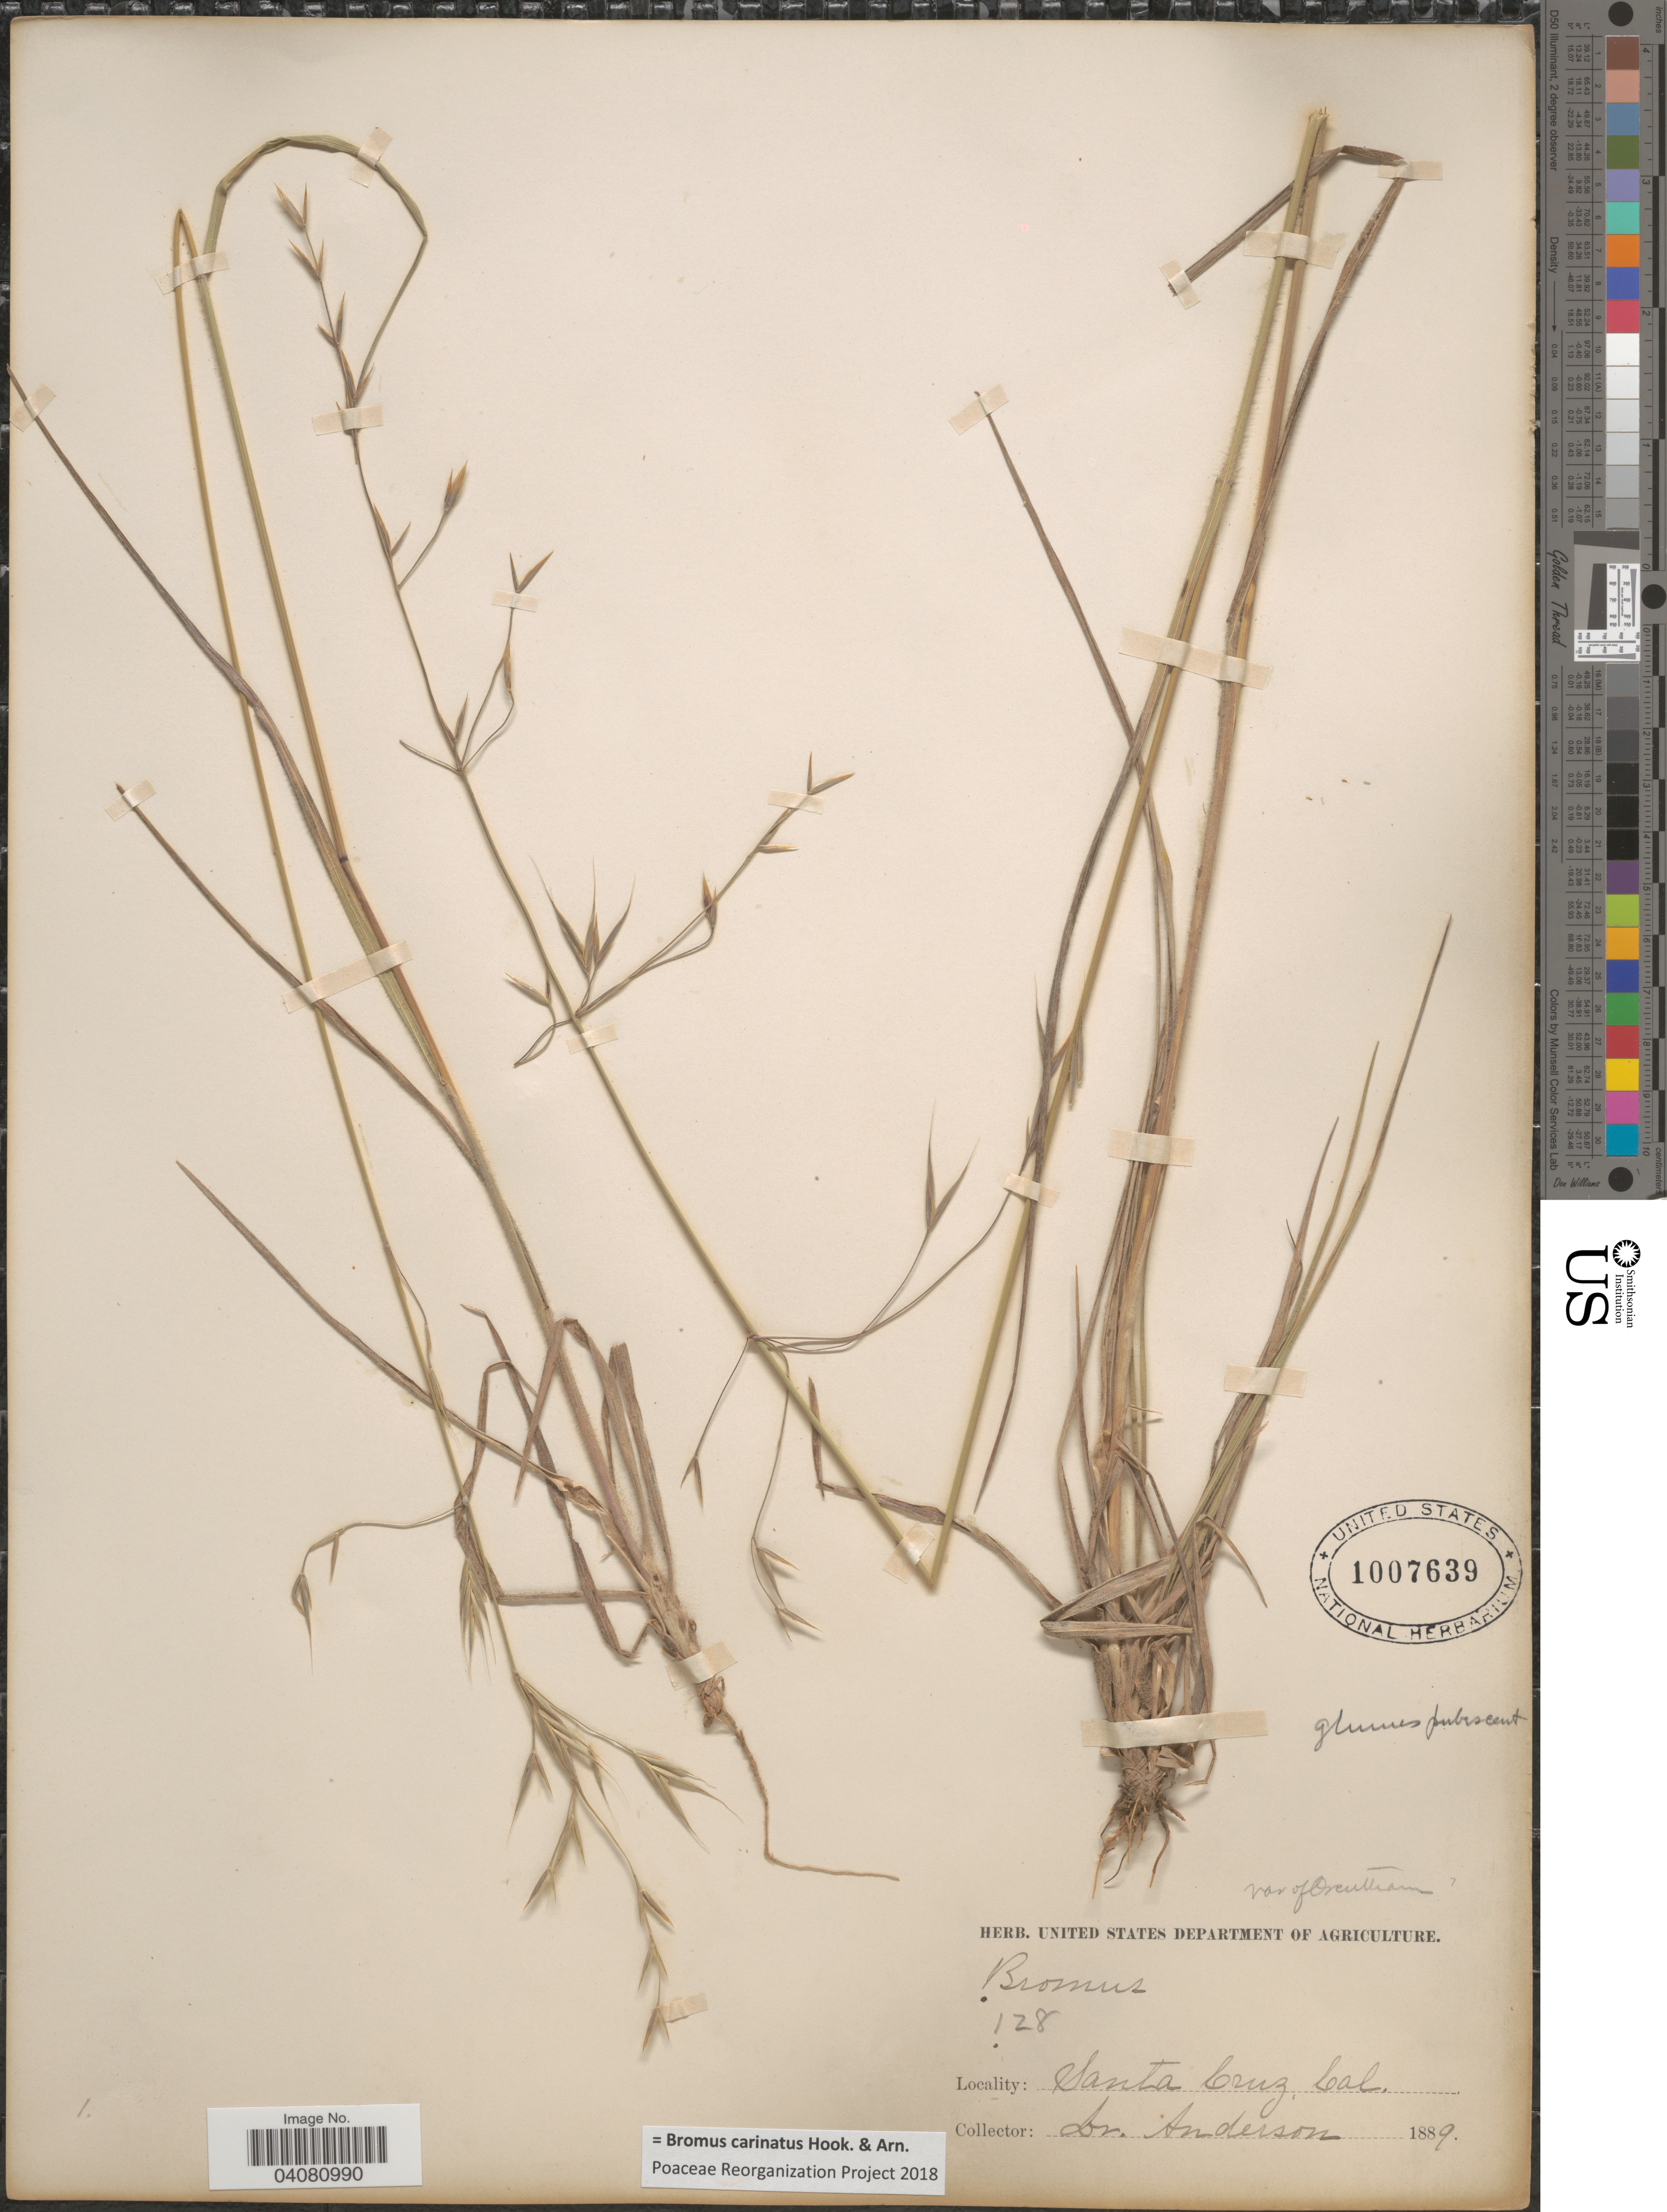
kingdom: Plantae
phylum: Tracheophyta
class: Liliopsida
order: Poales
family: Poaceae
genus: Bromus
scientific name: Bromus carinatus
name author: Hook. & Arn.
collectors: -- Anderson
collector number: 128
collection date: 1889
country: United States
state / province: California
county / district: Santa Cruz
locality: Santa Cruz.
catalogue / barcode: US 1007639